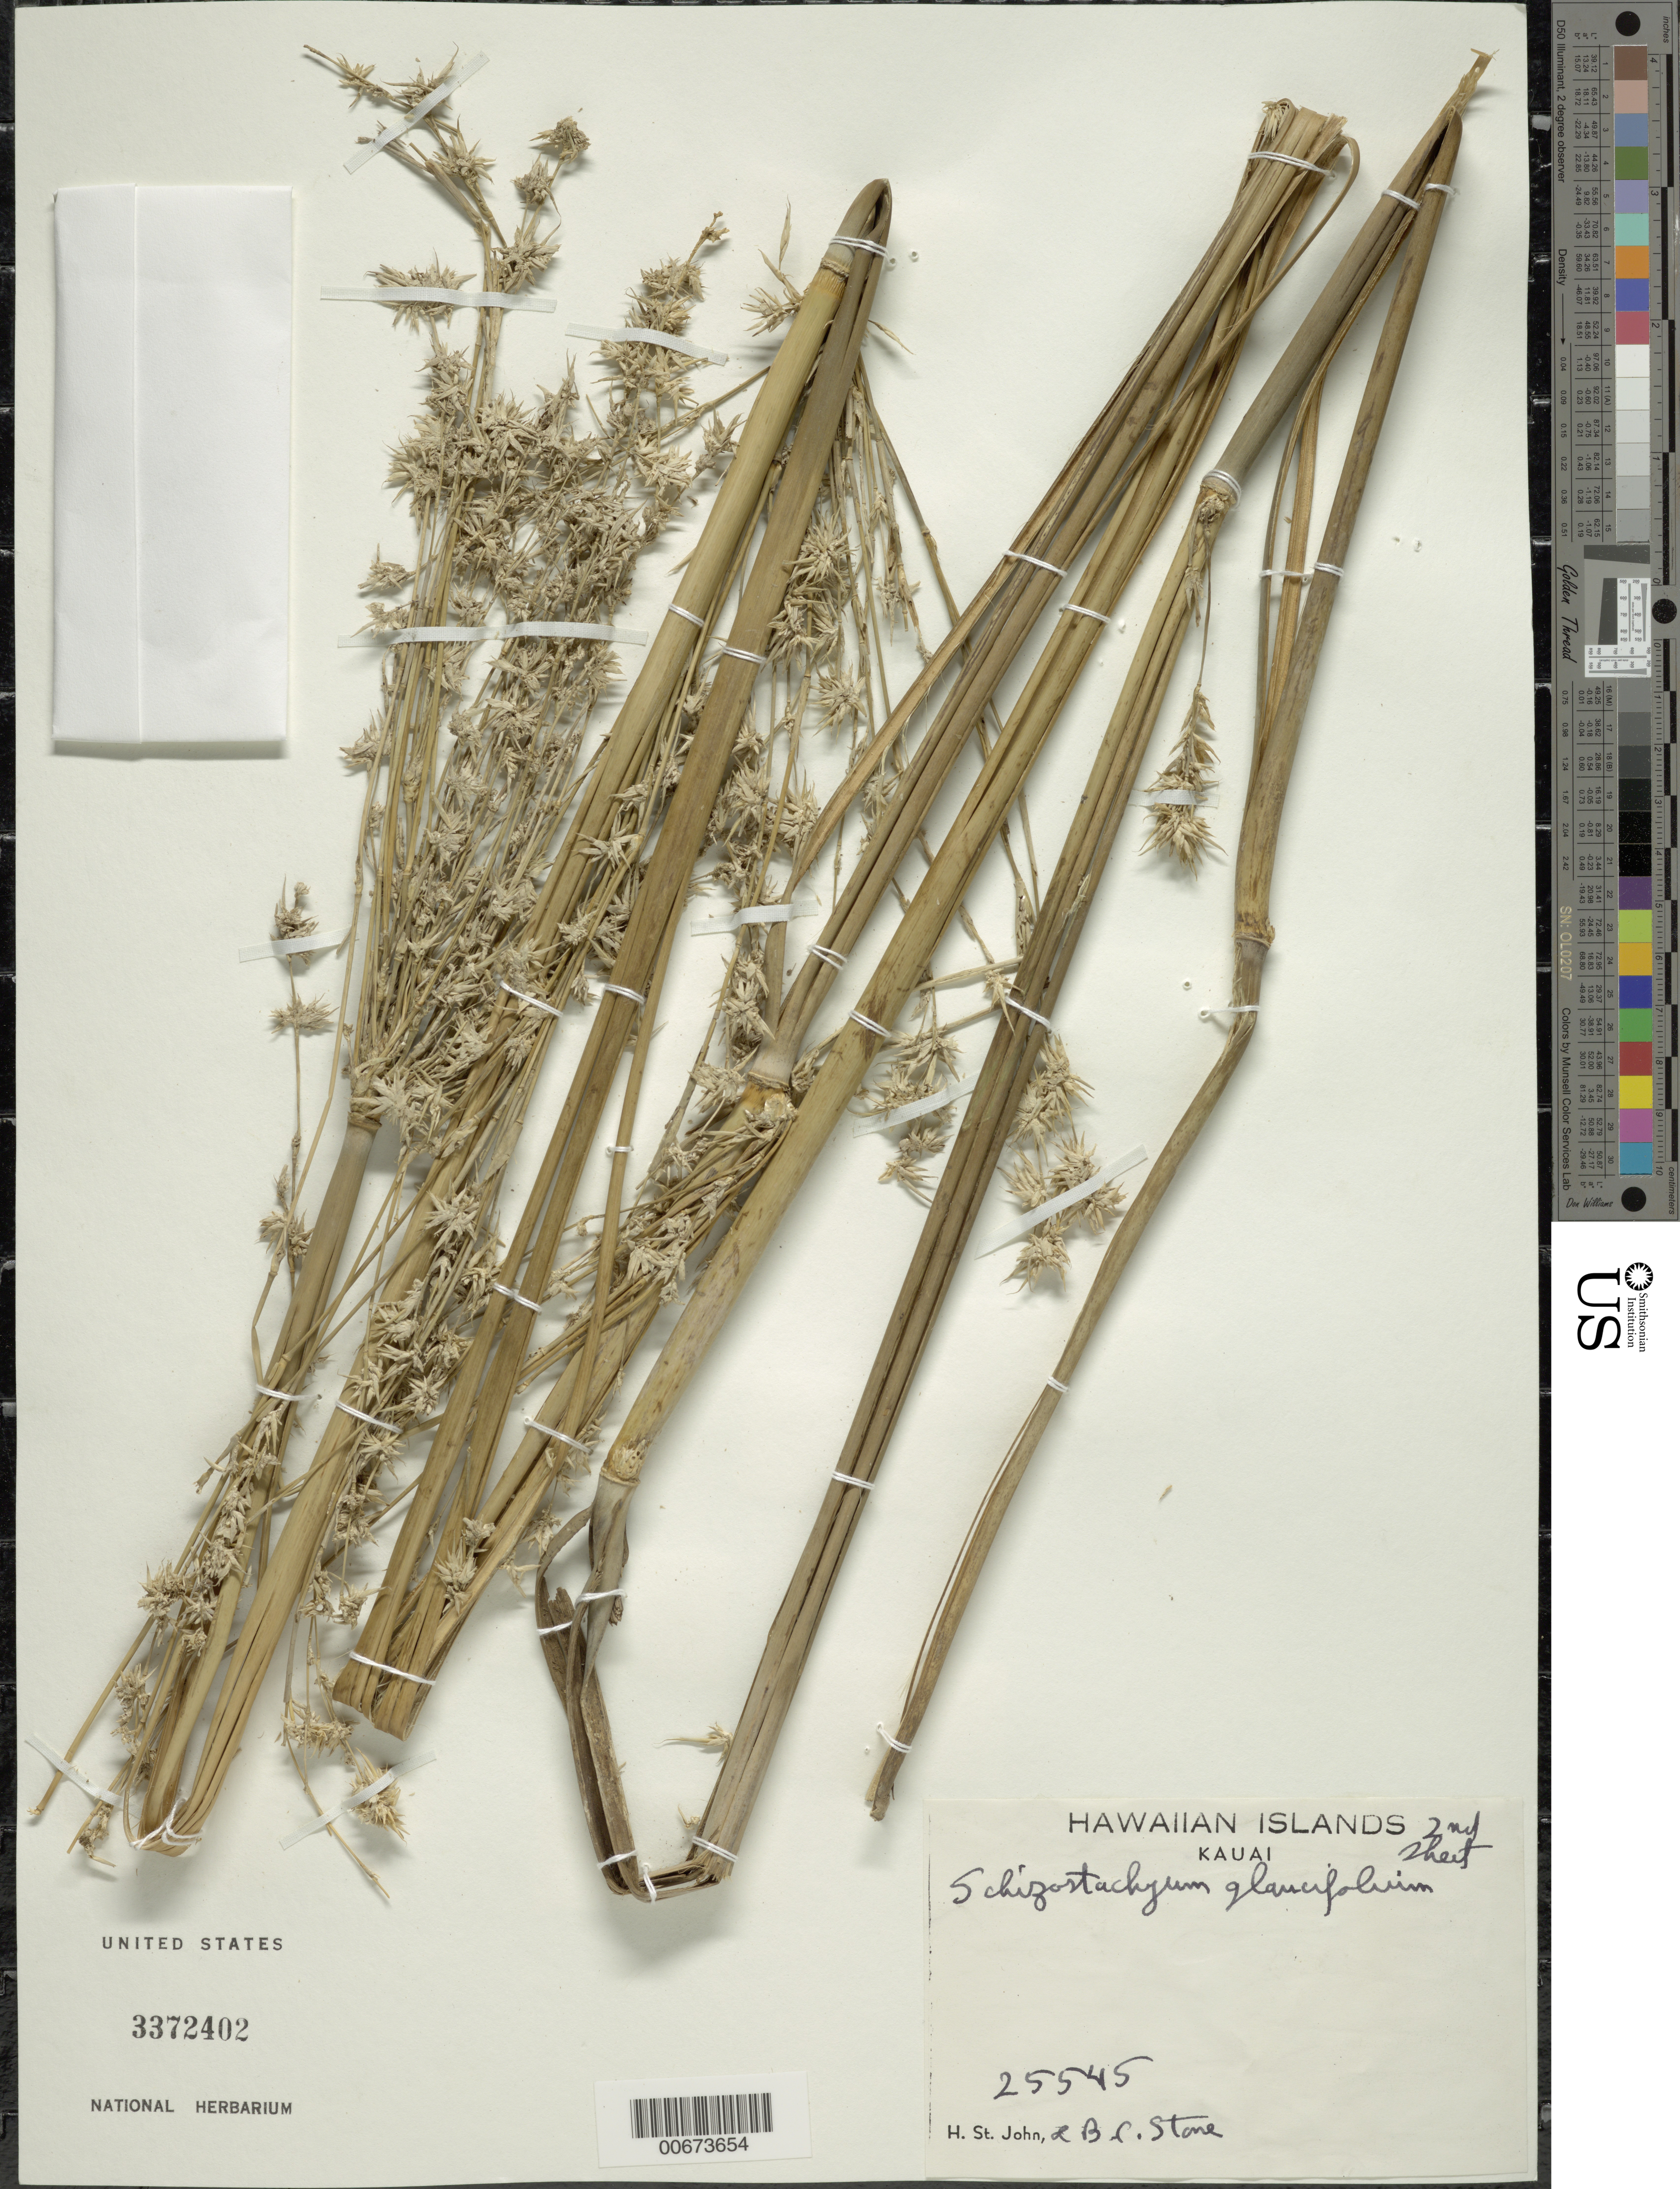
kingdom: Plantae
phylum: Tracheophyta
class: Liliopsida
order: Poales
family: Poaceae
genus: Schizostachyum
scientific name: Schizostachyum glaucifolium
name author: (Rupr.) Munro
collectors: H. St. John & B. C. Stone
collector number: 25545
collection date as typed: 18 Jun 1955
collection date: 1955-06-18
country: United States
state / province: Hawaii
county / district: Kauai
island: Kaua'i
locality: Napali coast, W of Ho'olulu, Hanakapi'ai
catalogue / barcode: US 3372402